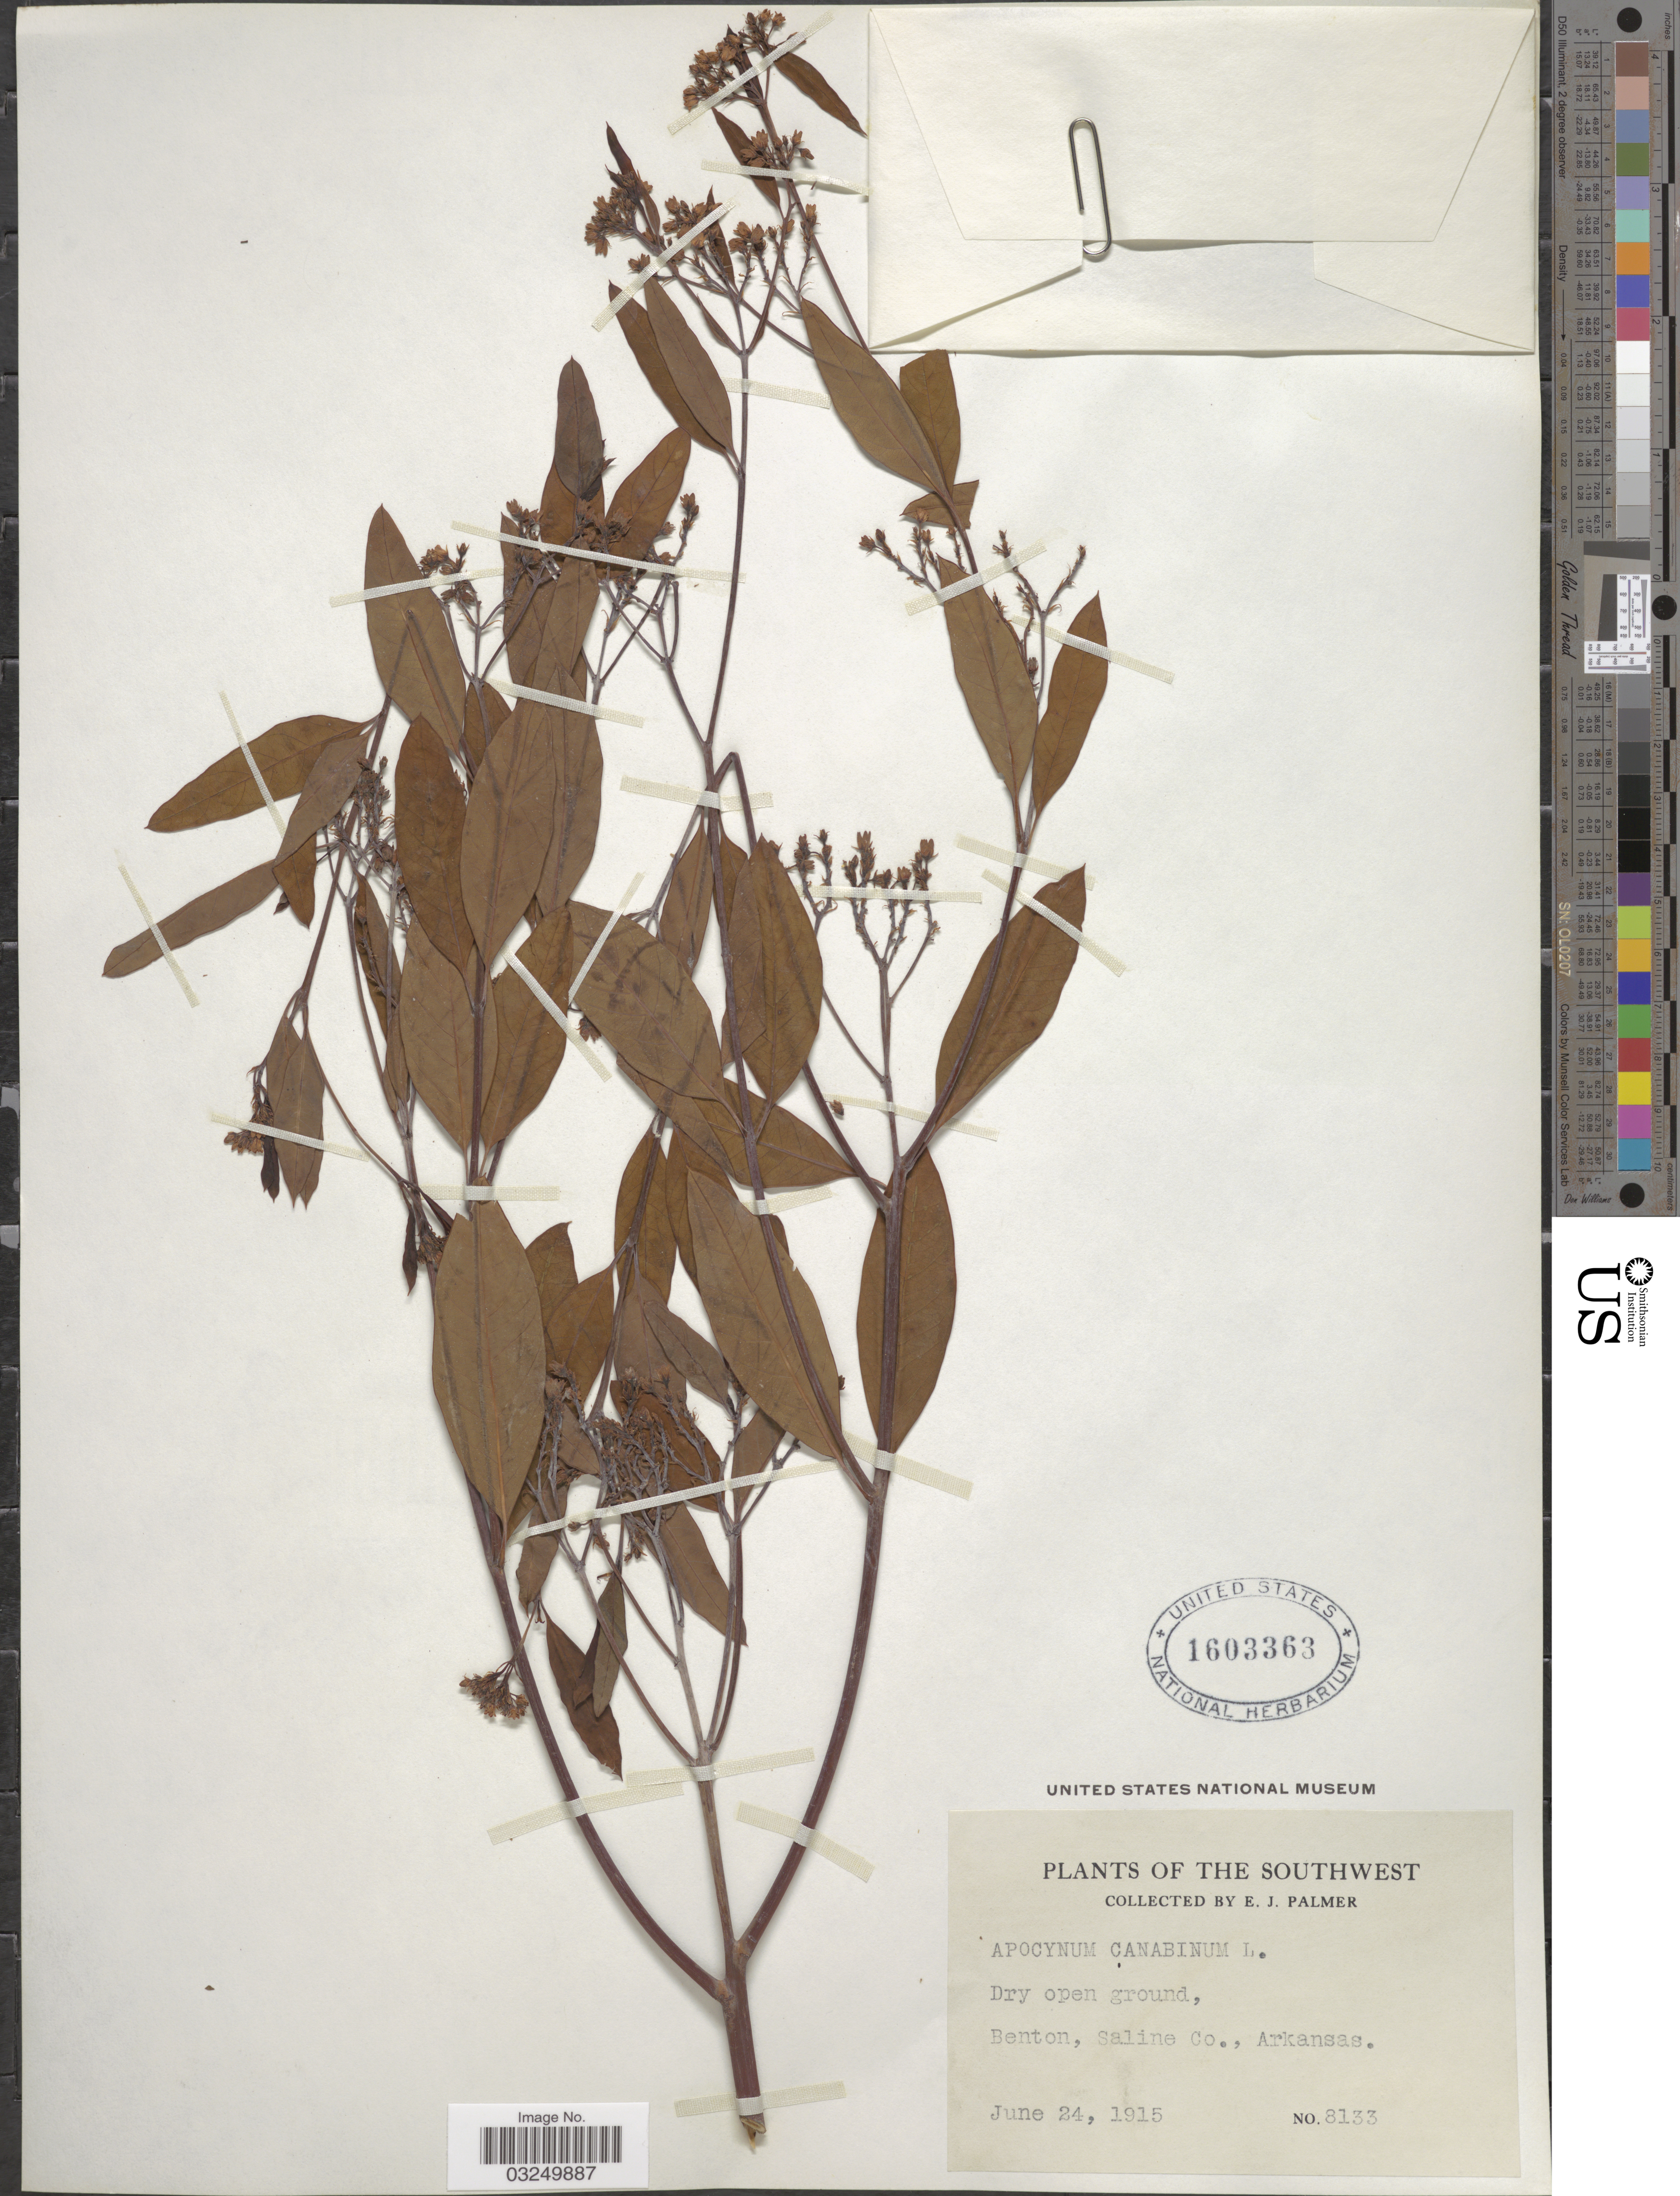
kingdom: Plantae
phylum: Tracheophyta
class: Magnoliopsida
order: Gentianales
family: Apocynaceae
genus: Apocynum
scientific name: Apocynum cannabinum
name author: L.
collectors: E. J. Palmer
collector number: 8133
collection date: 1915-06-24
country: United States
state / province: Arkansas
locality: Southwest. Benton, Saline Co.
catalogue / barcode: US 1603363